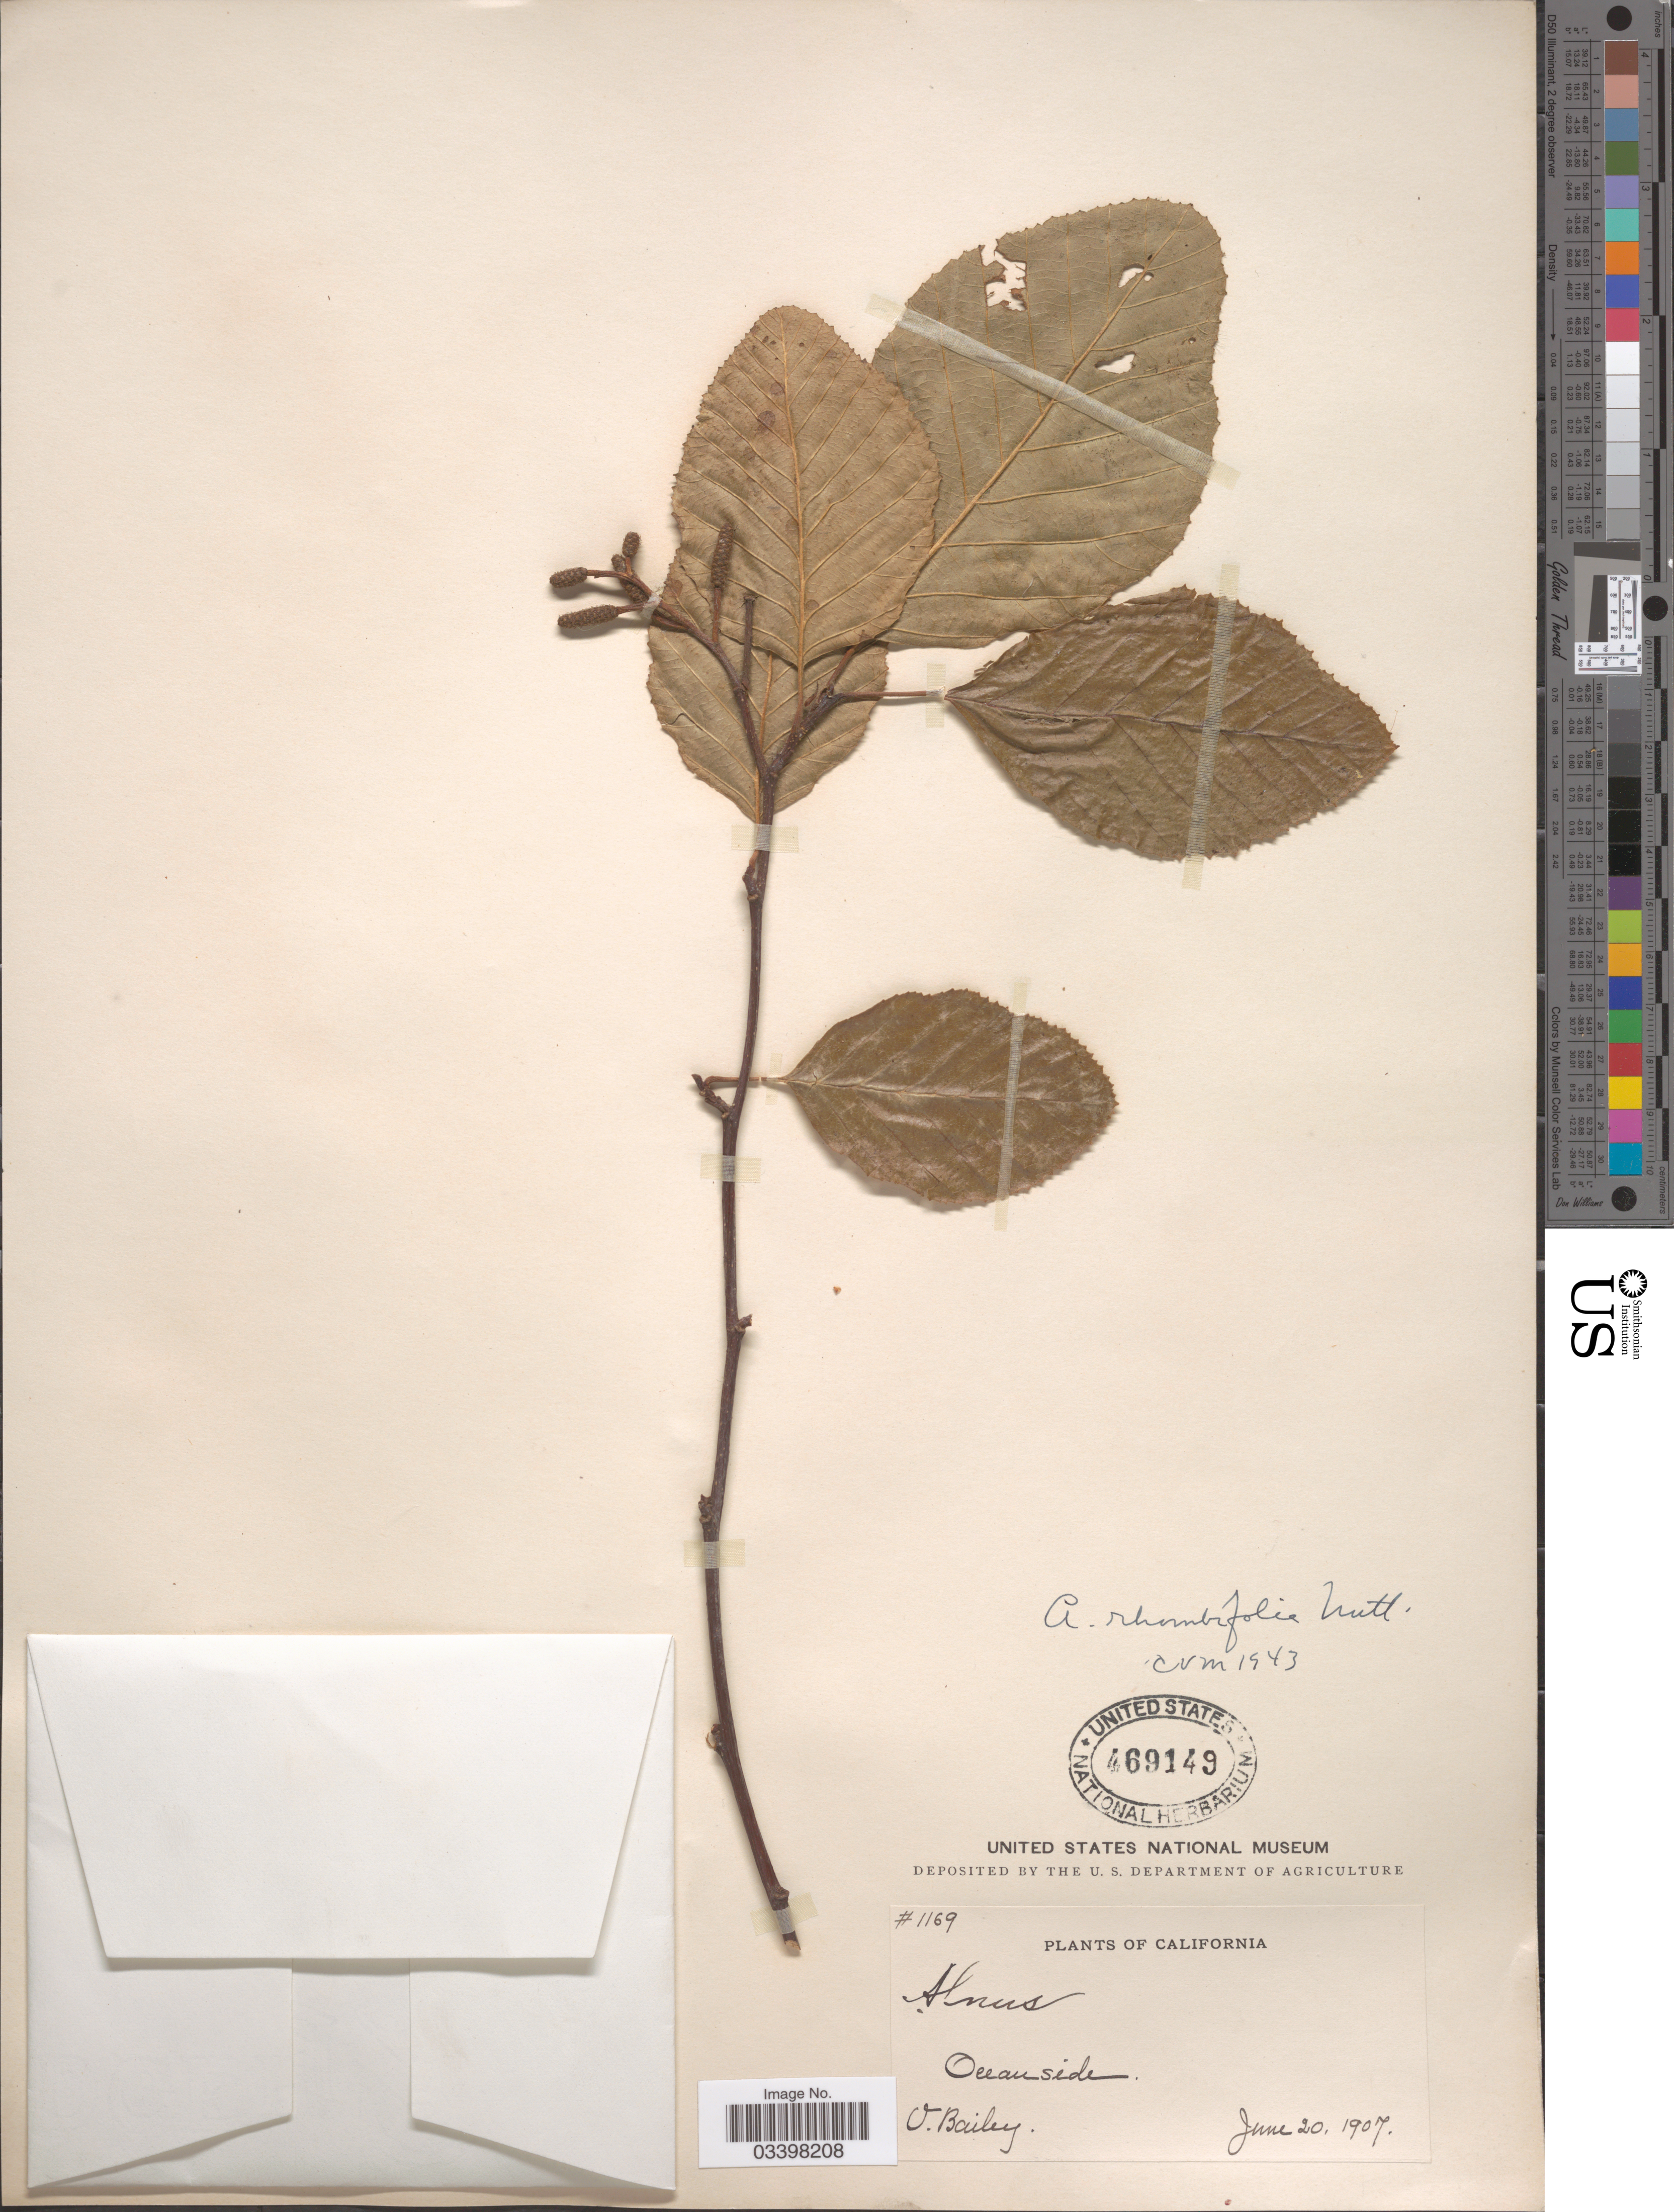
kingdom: Plantae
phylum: Tracheophyta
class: Magnoliopsida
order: Fagales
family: Betulaceae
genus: Alnus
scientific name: Alnus rhombifolia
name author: Nutt.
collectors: V. L. Bailey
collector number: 1169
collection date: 1907-06-20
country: United States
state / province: California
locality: Oceanside.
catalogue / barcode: US 469149